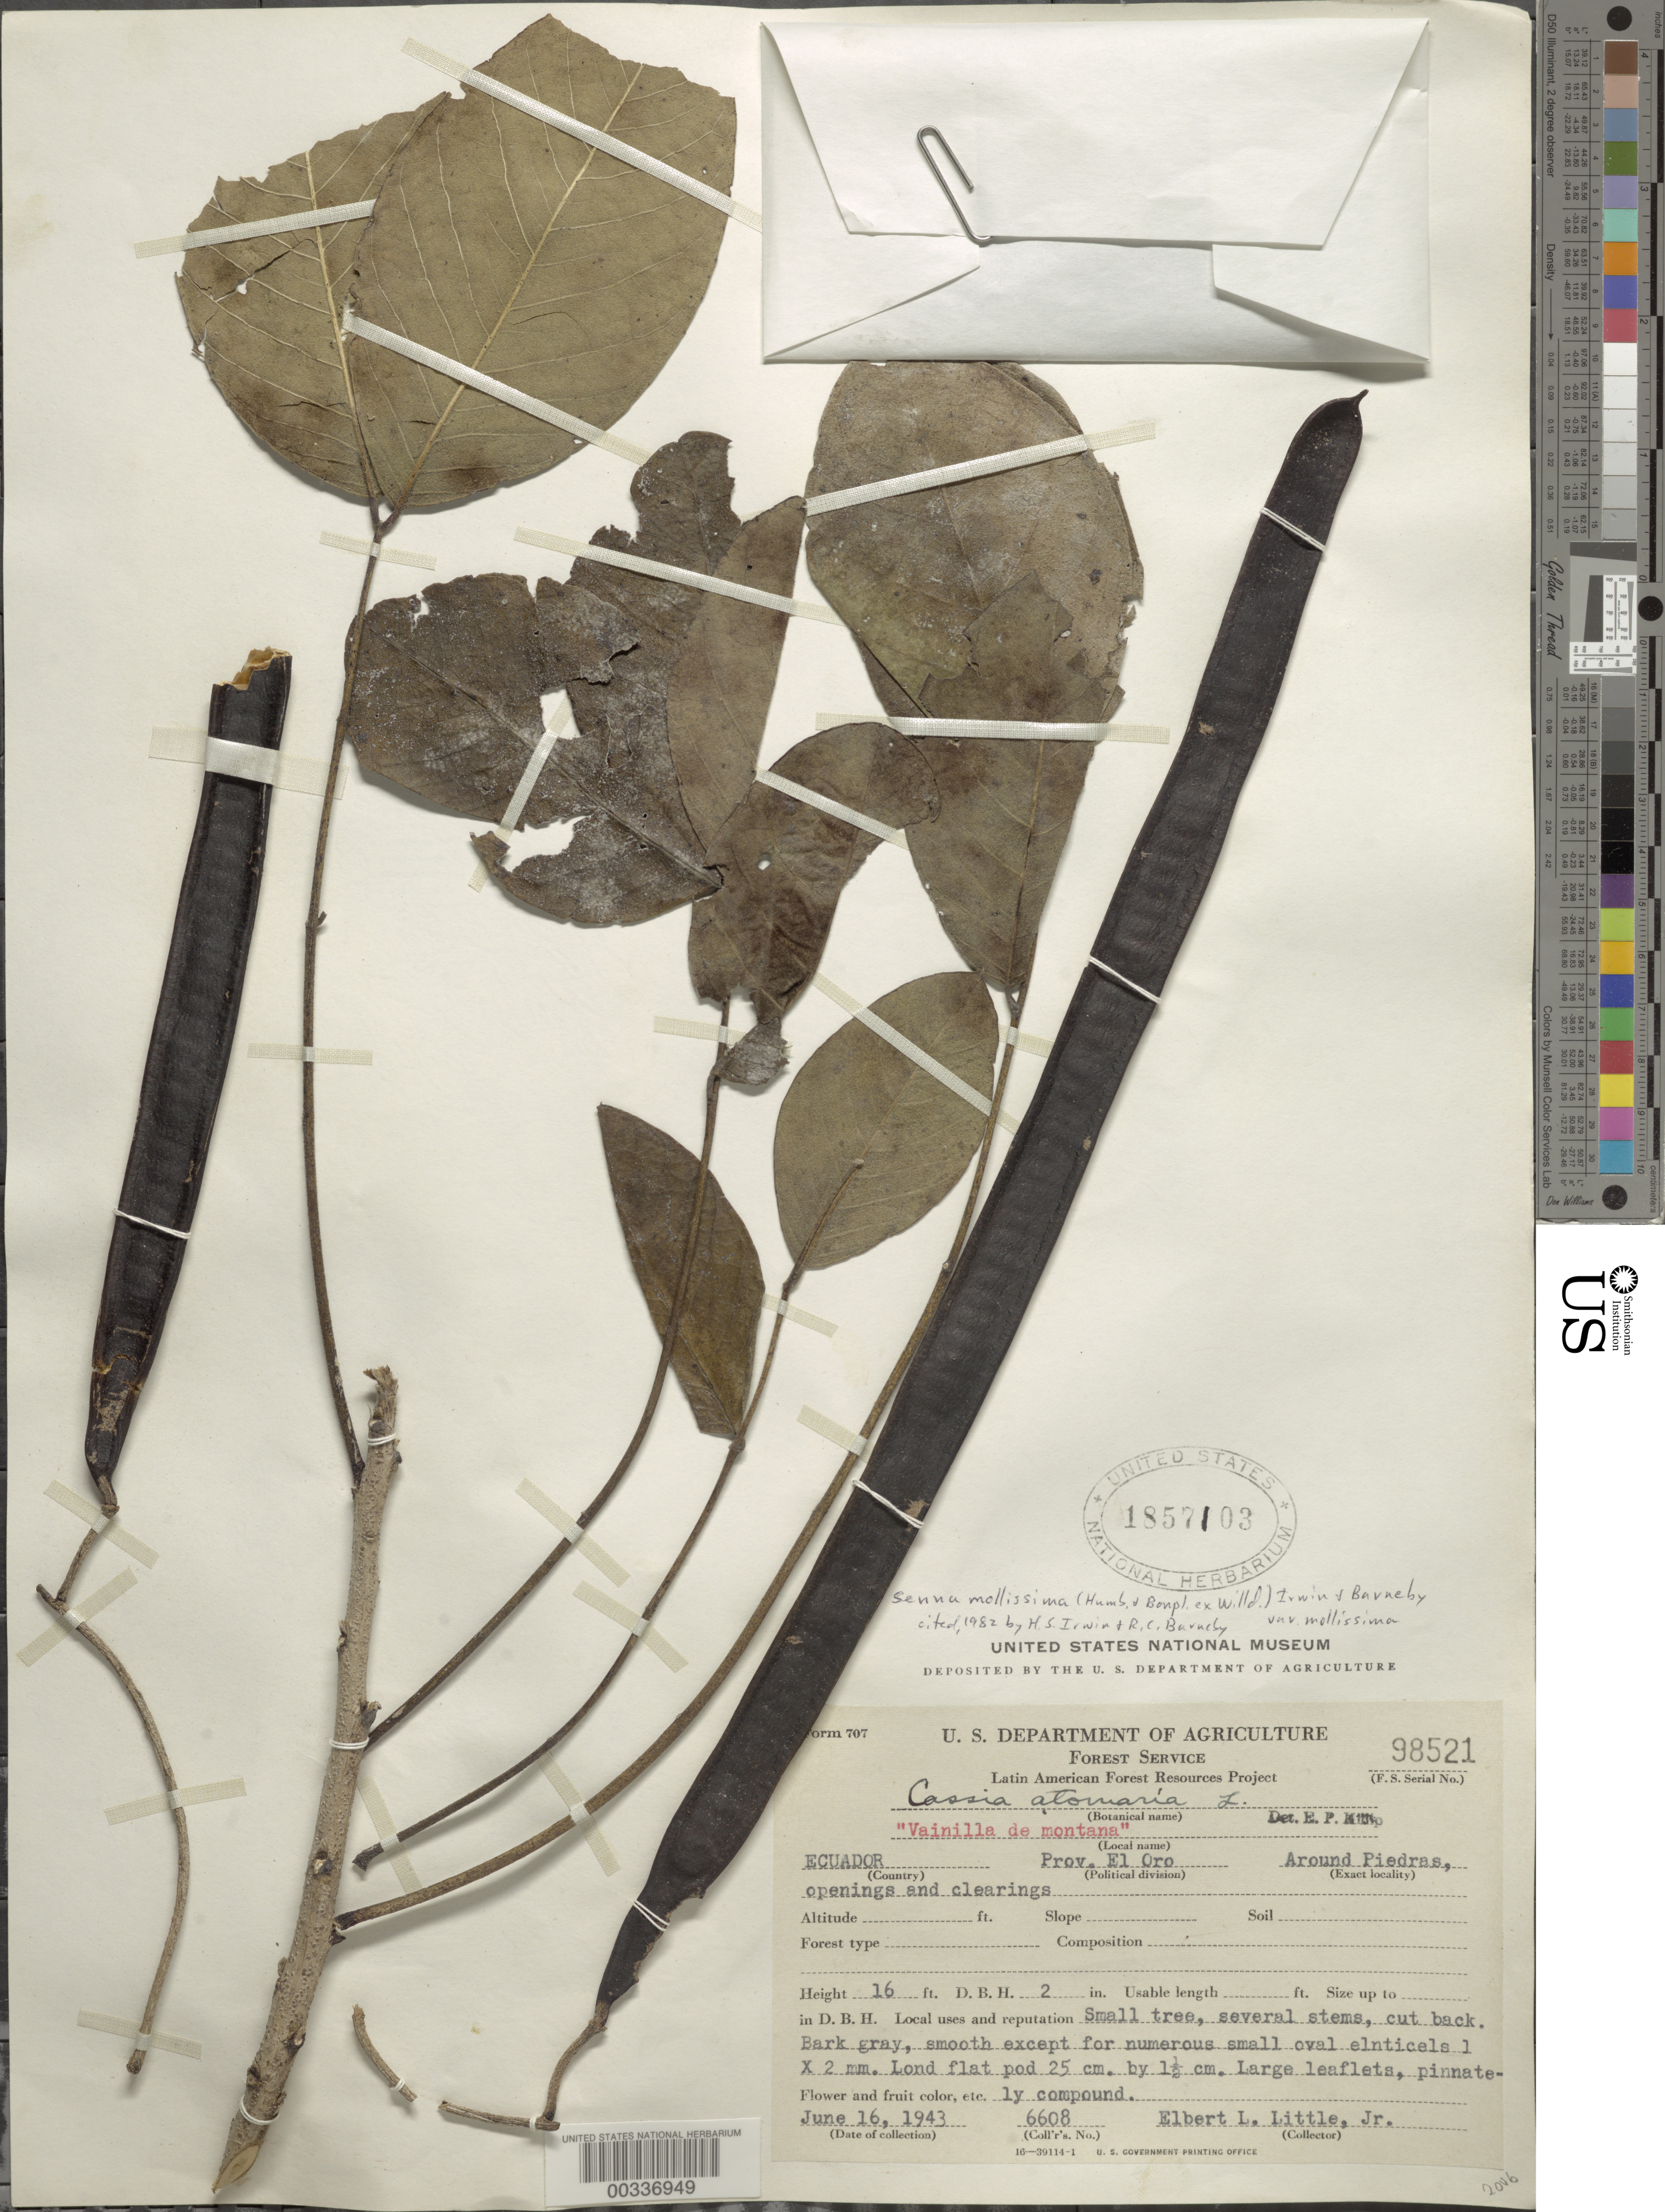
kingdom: Plantae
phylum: Tracheophyta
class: Magnoliopsida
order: Fabales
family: Fabaceae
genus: Senna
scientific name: Senna mollissima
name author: (Humb. & Bonpl. ex Willd.) H.S. Irwin & Barneby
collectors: E. L. Little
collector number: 6608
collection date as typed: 16 Jun 1943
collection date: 1943-06-16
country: Ecuador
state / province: El Oro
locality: Around Piedras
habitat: Openings and clearings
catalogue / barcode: US 1857103